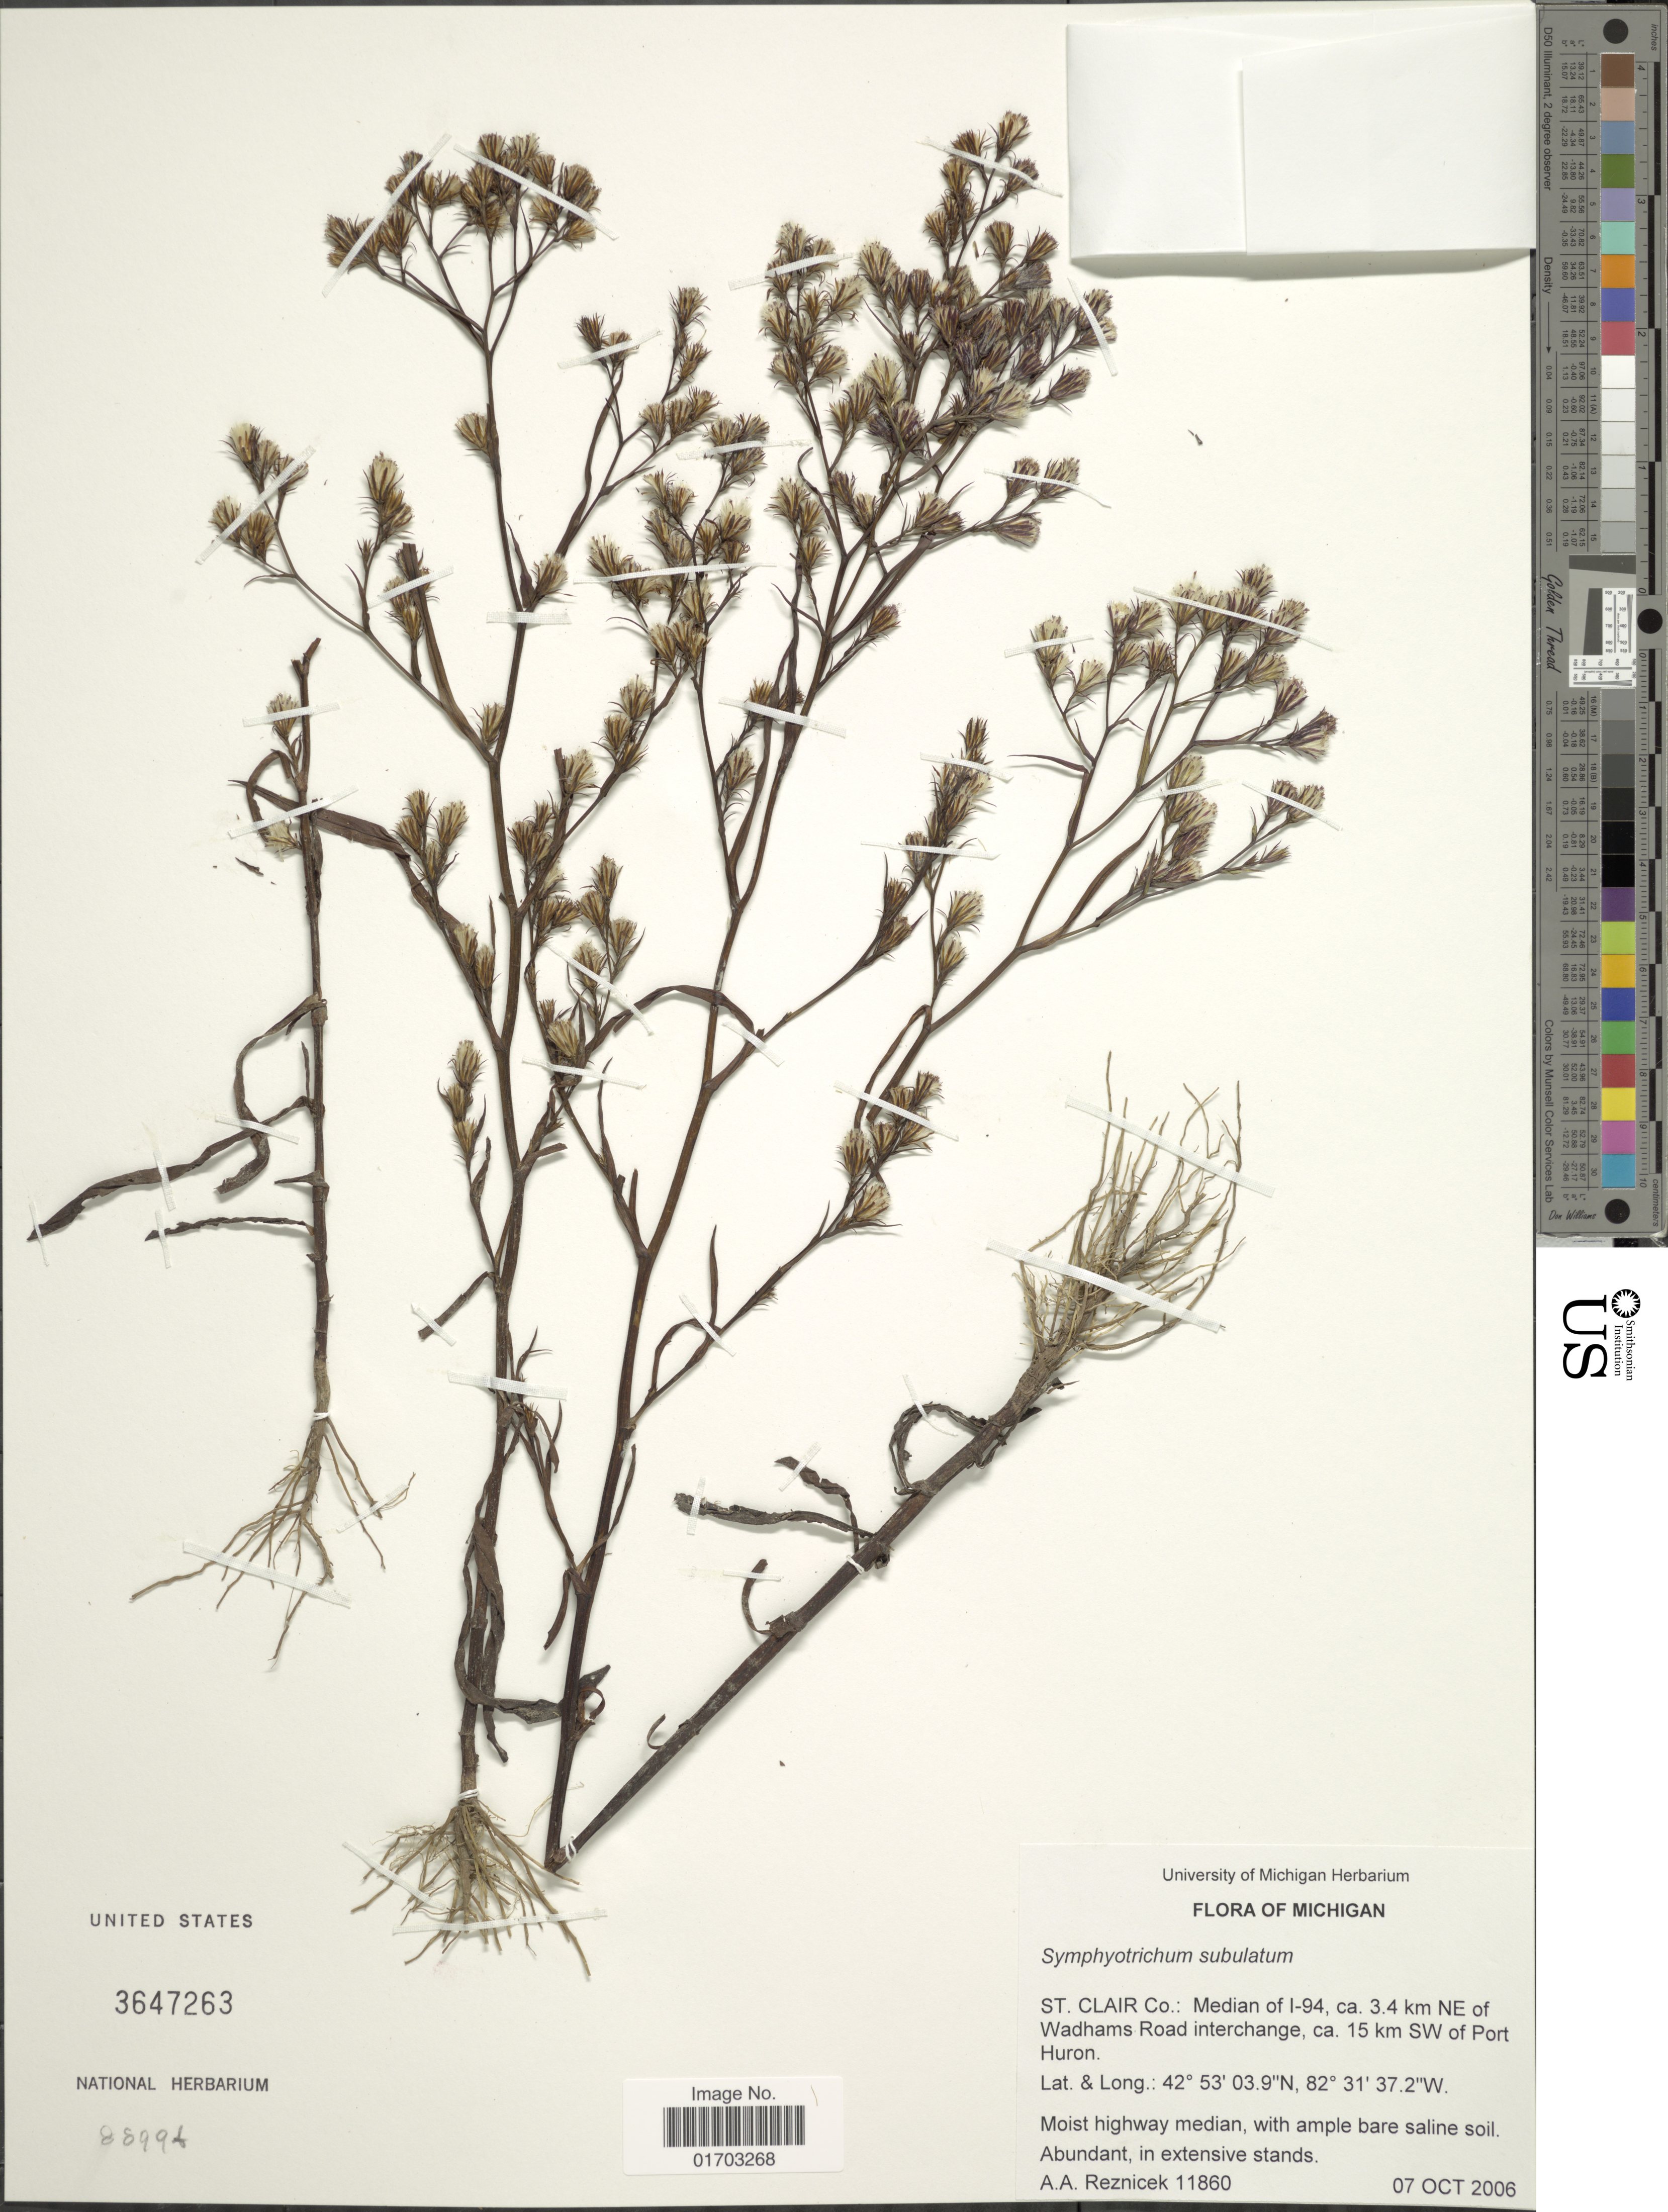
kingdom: Plantae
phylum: Tracheophyta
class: Magnoliopsida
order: Asterales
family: Asteraceae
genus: Symphyotrichum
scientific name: Symphyotrichum subulatum var. subulatum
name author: (Michx.) G.L. Nesom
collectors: A. A. Reznicek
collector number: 11860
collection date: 2006-10-07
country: United States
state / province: Michigan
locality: St. Clair Co.: Median of I-94, ca. 3.4 km NE of Wadhams Road interchange, ca. 15 km SW of Port Huron, moist highway median.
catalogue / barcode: US 3647263